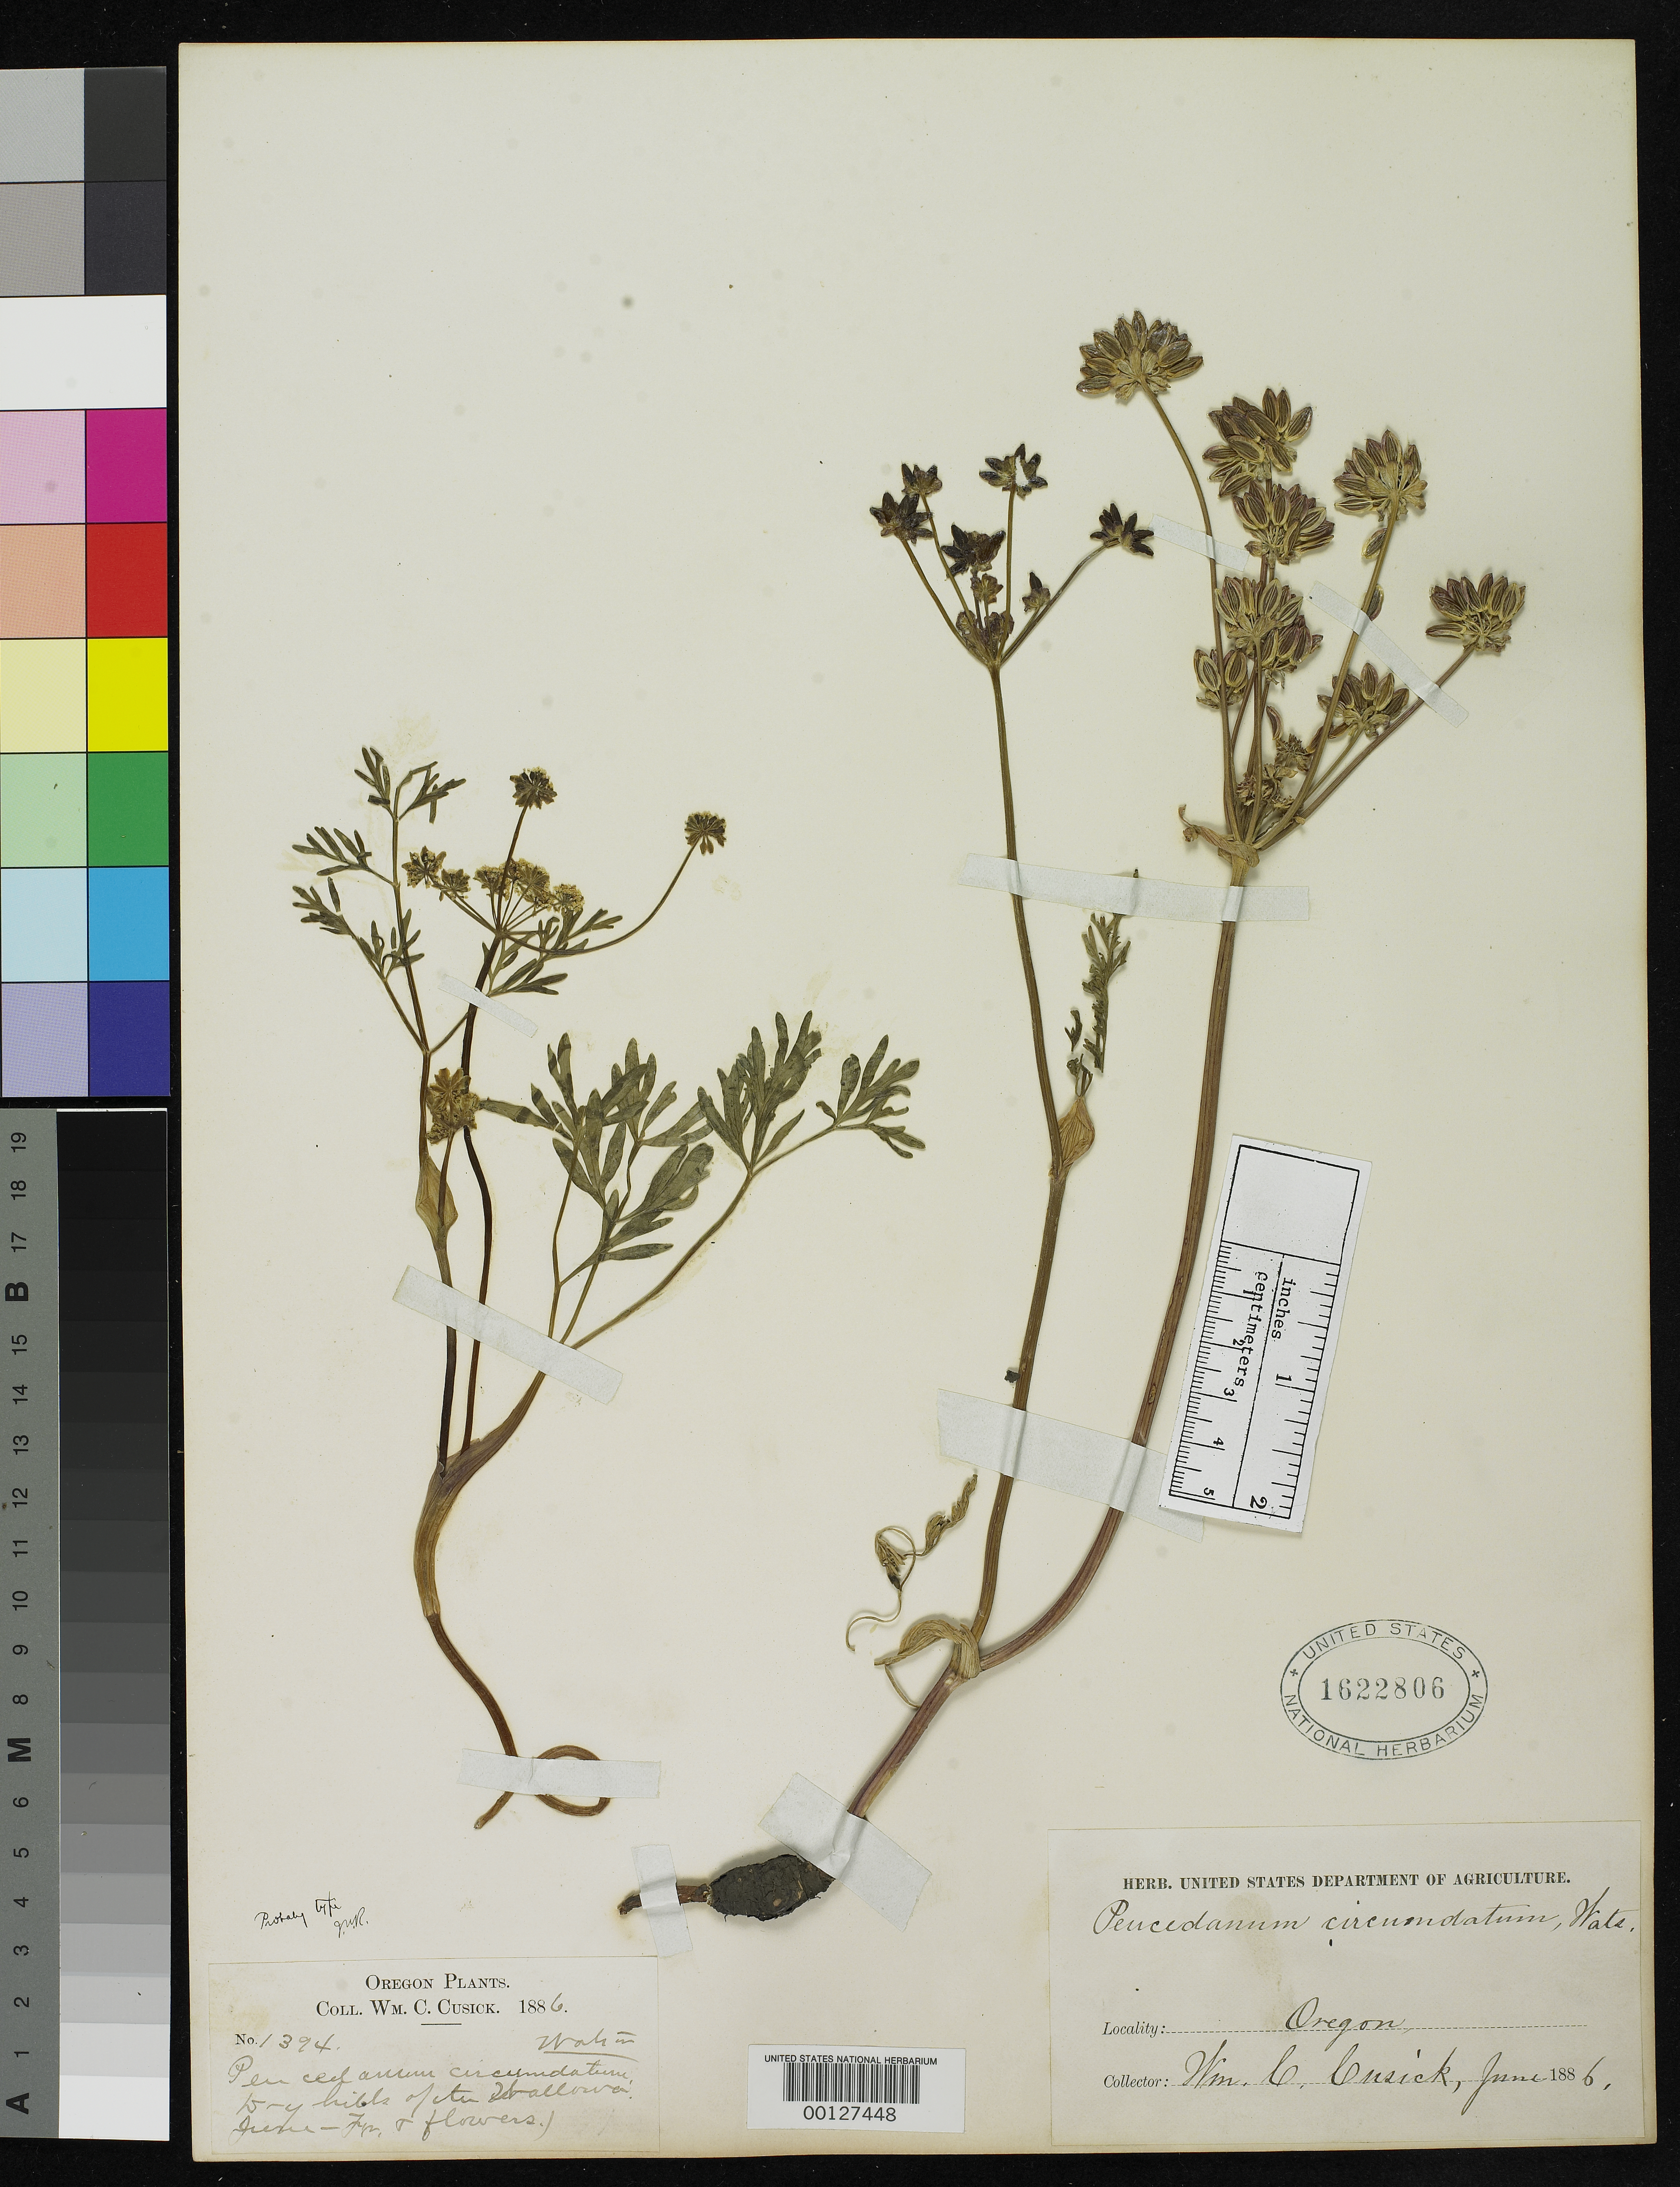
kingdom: Plantae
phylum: Tracheophyta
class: Magnoliopsida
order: Apiales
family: Apiaceae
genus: Peucedanum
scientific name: Peucedanum circumdatum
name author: S. Watson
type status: Isotype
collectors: W. C. Cusick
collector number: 1394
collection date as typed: Jun 1886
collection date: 1886-06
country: United States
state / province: Oregon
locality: Wallowa region of eastern Oregon.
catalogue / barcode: US 1622806